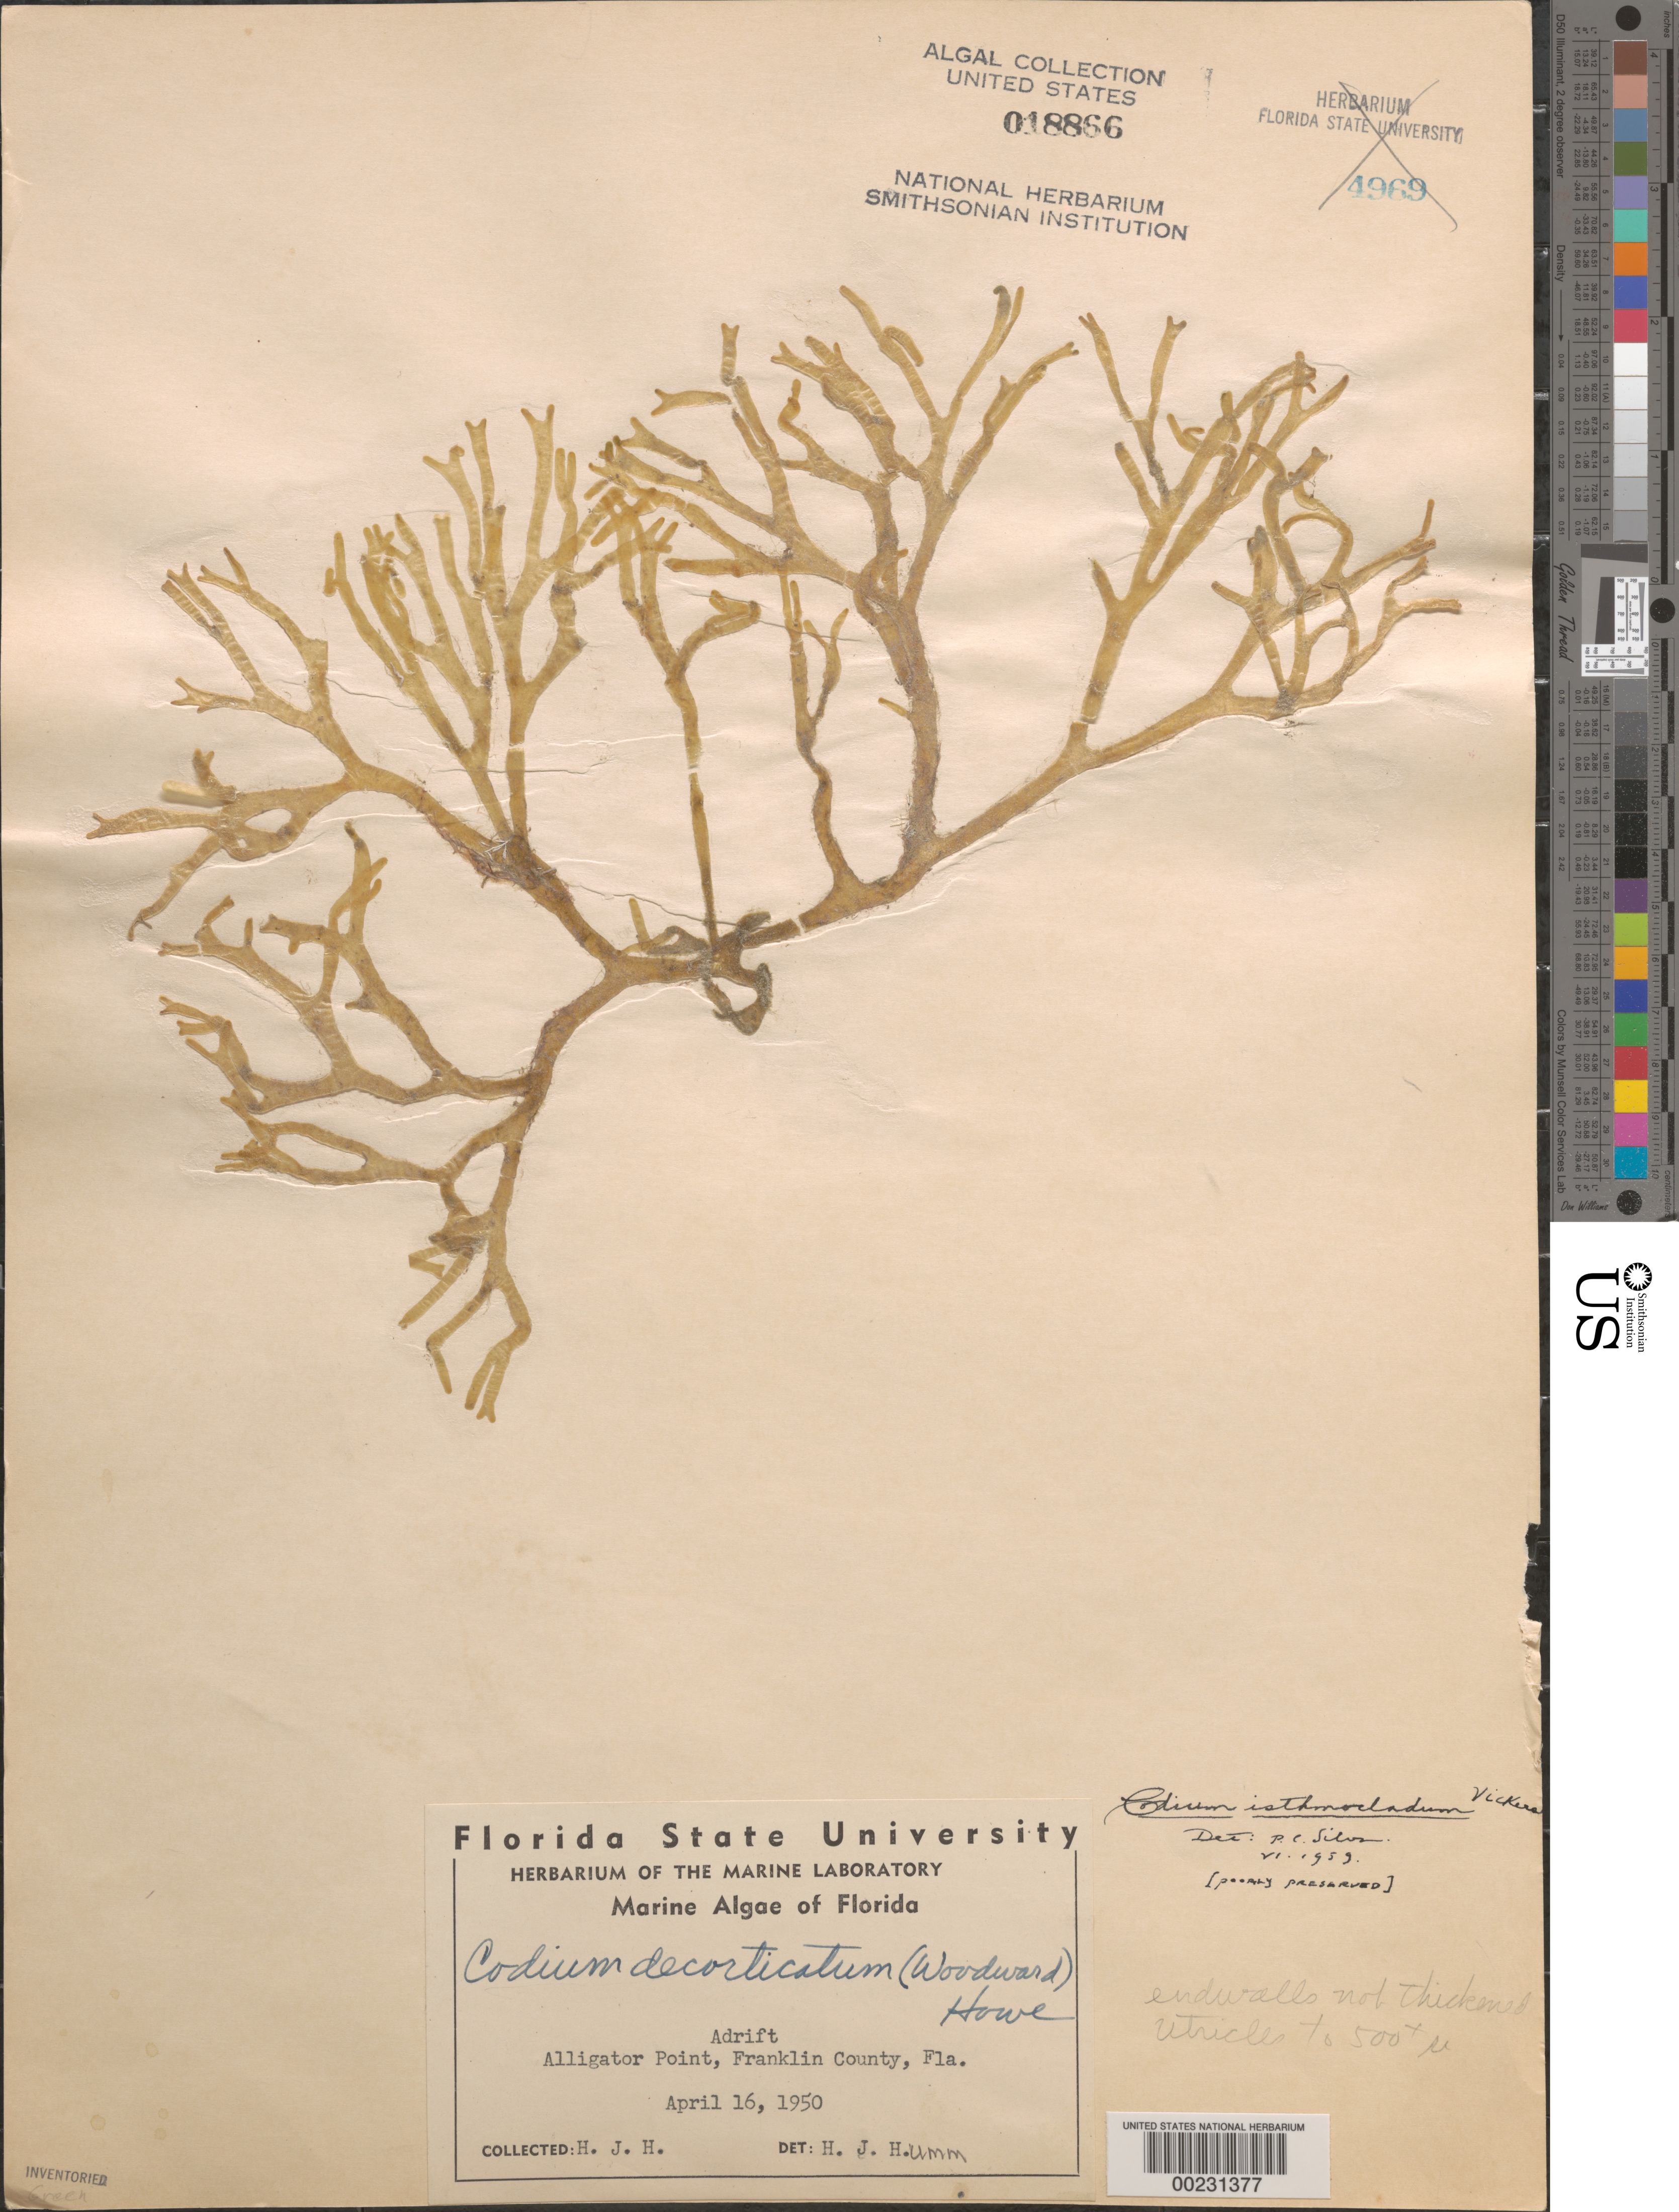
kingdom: Plantae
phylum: Chlorophyta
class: Ulvophyceae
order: Bryopsidales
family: Codiaceae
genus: Codium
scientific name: Codium isthmocladum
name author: Vickers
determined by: Silva, P. C.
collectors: H. J. Humm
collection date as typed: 16 Aug 1950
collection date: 1950-08-16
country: United States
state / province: Florida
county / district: Franklin County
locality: Alligator Point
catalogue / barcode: US 18866